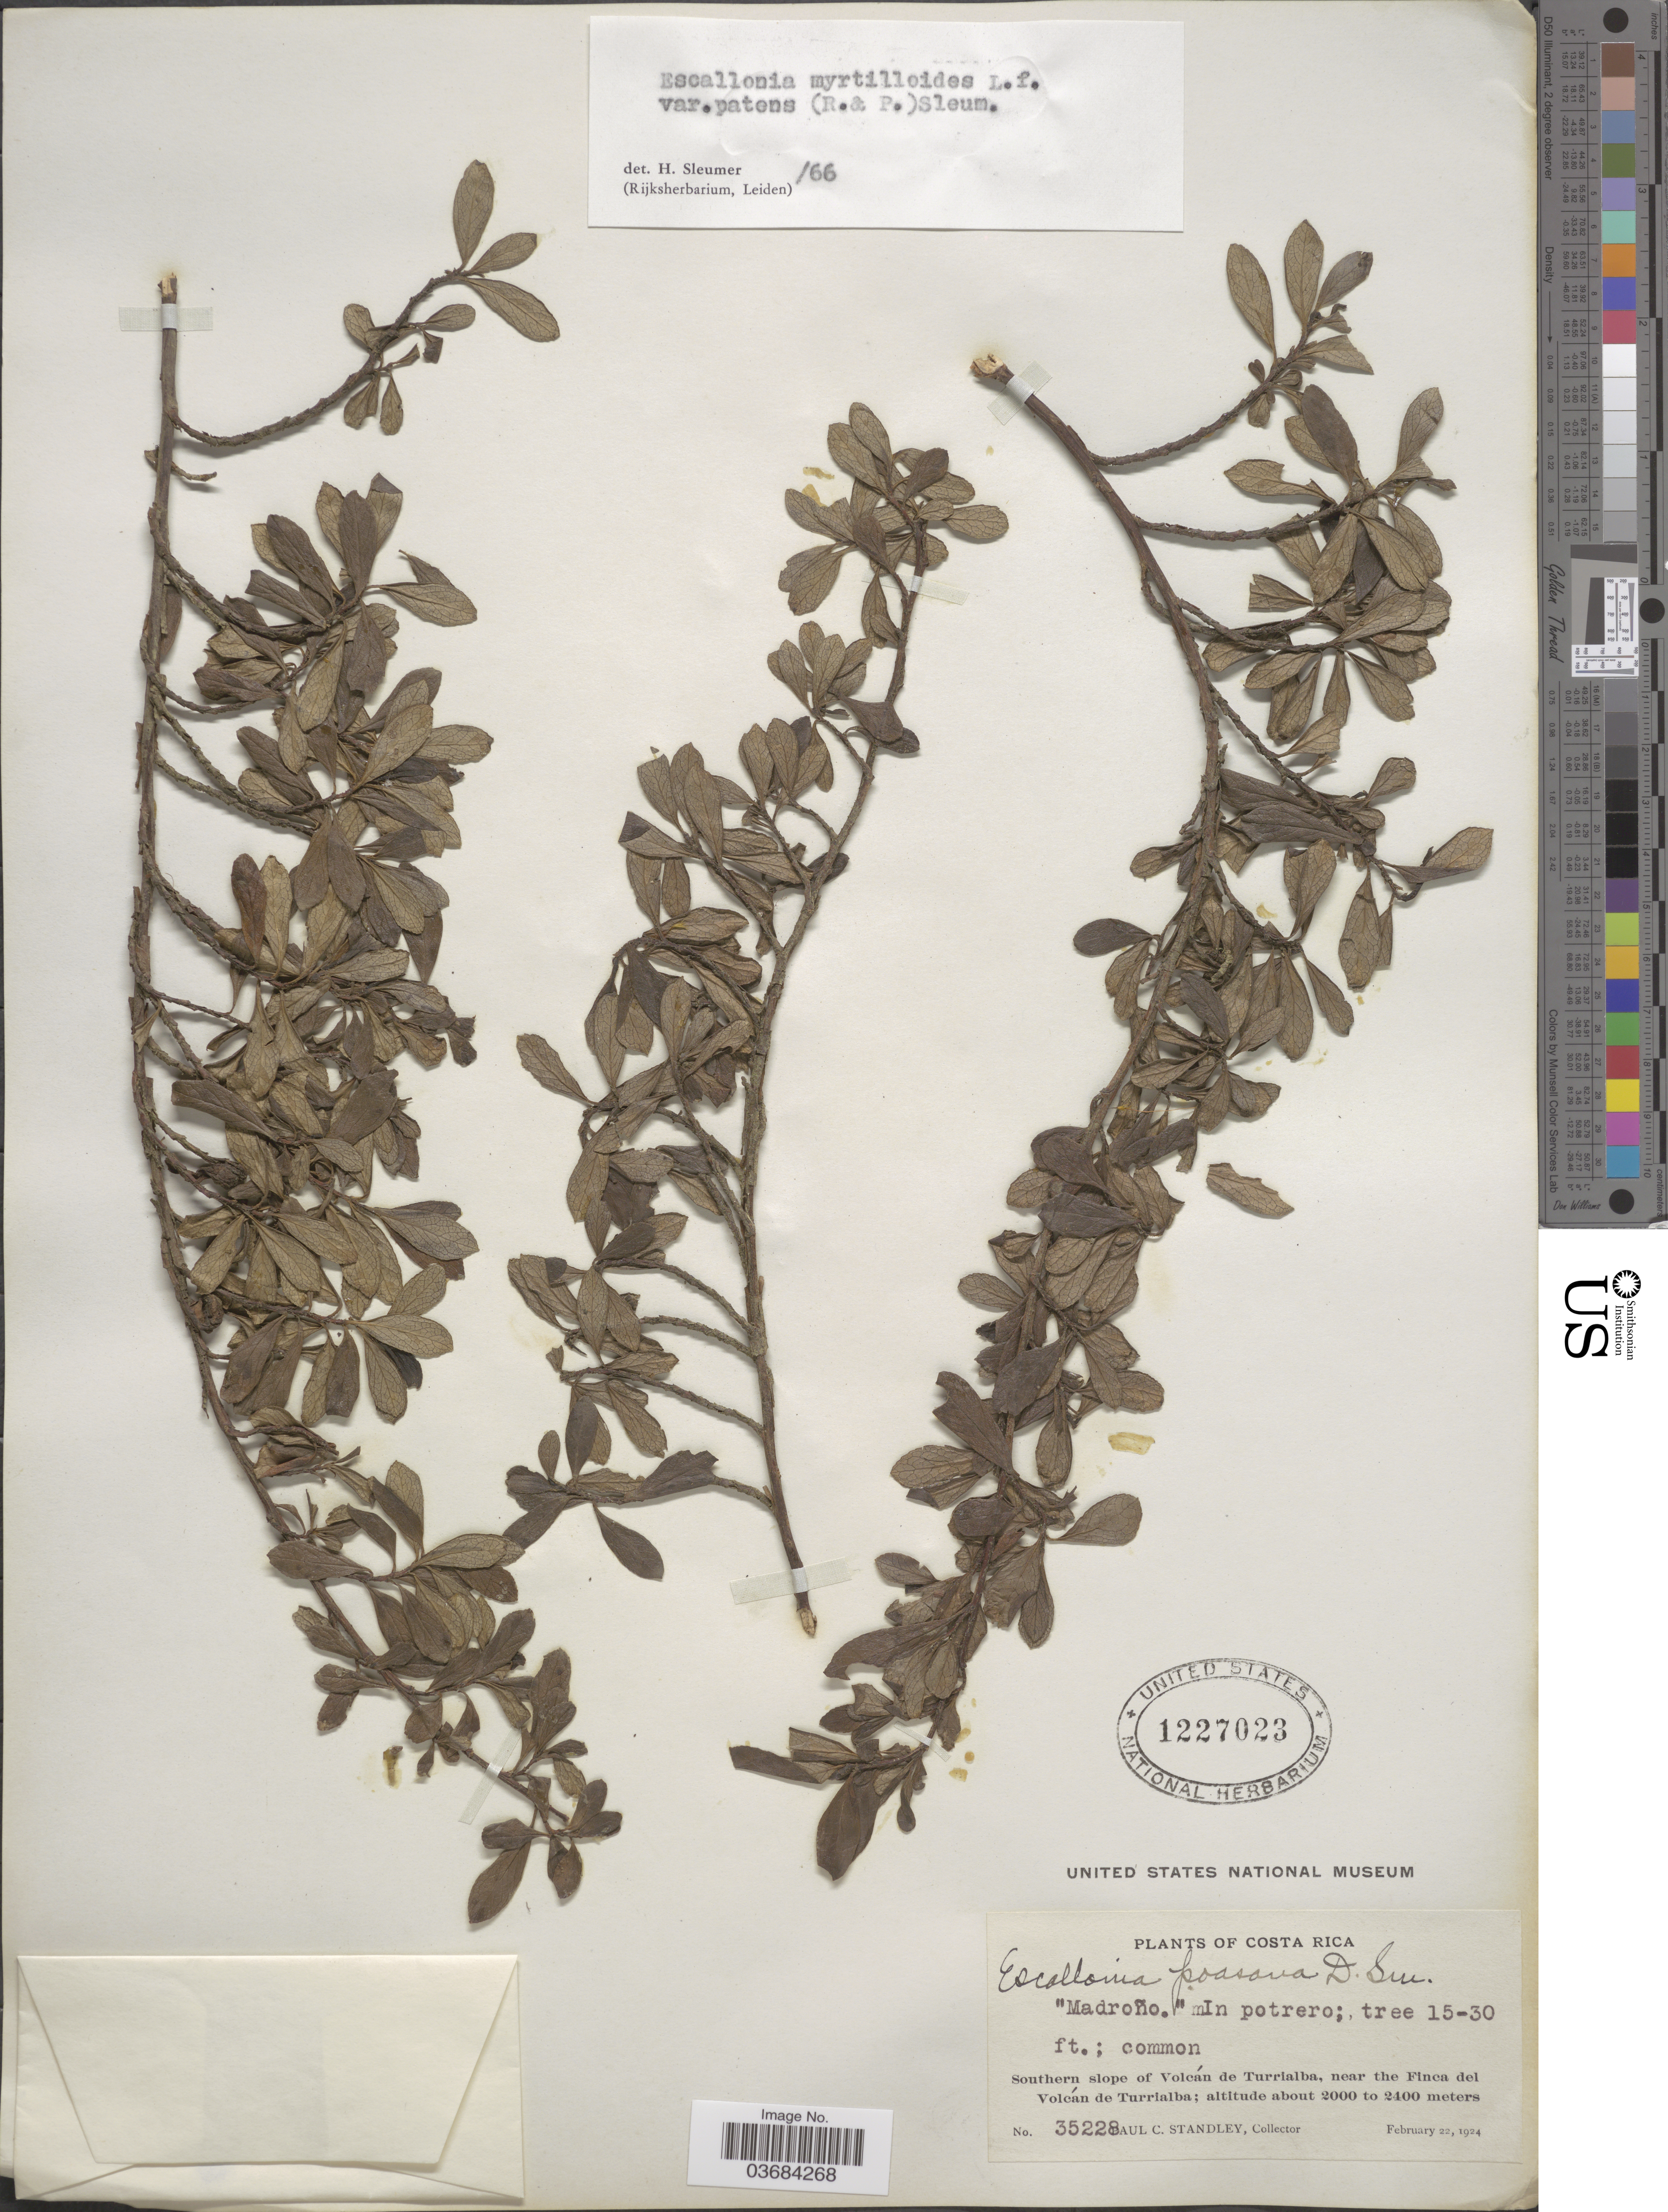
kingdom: Plantae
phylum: Tracheophyta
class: Magnoliopsida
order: Escalloniales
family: Escalloniaceae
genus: Escallonia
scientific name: Escallonia myrtilloides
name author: L. f.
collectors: P. C. Standley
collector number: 35228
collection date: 1924-02-22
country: Costa Rica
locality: Southern slope of Volcán de Turrialba, near the Finca del Volcán de Turrialba.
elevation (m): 2000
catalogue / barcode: US 1227023